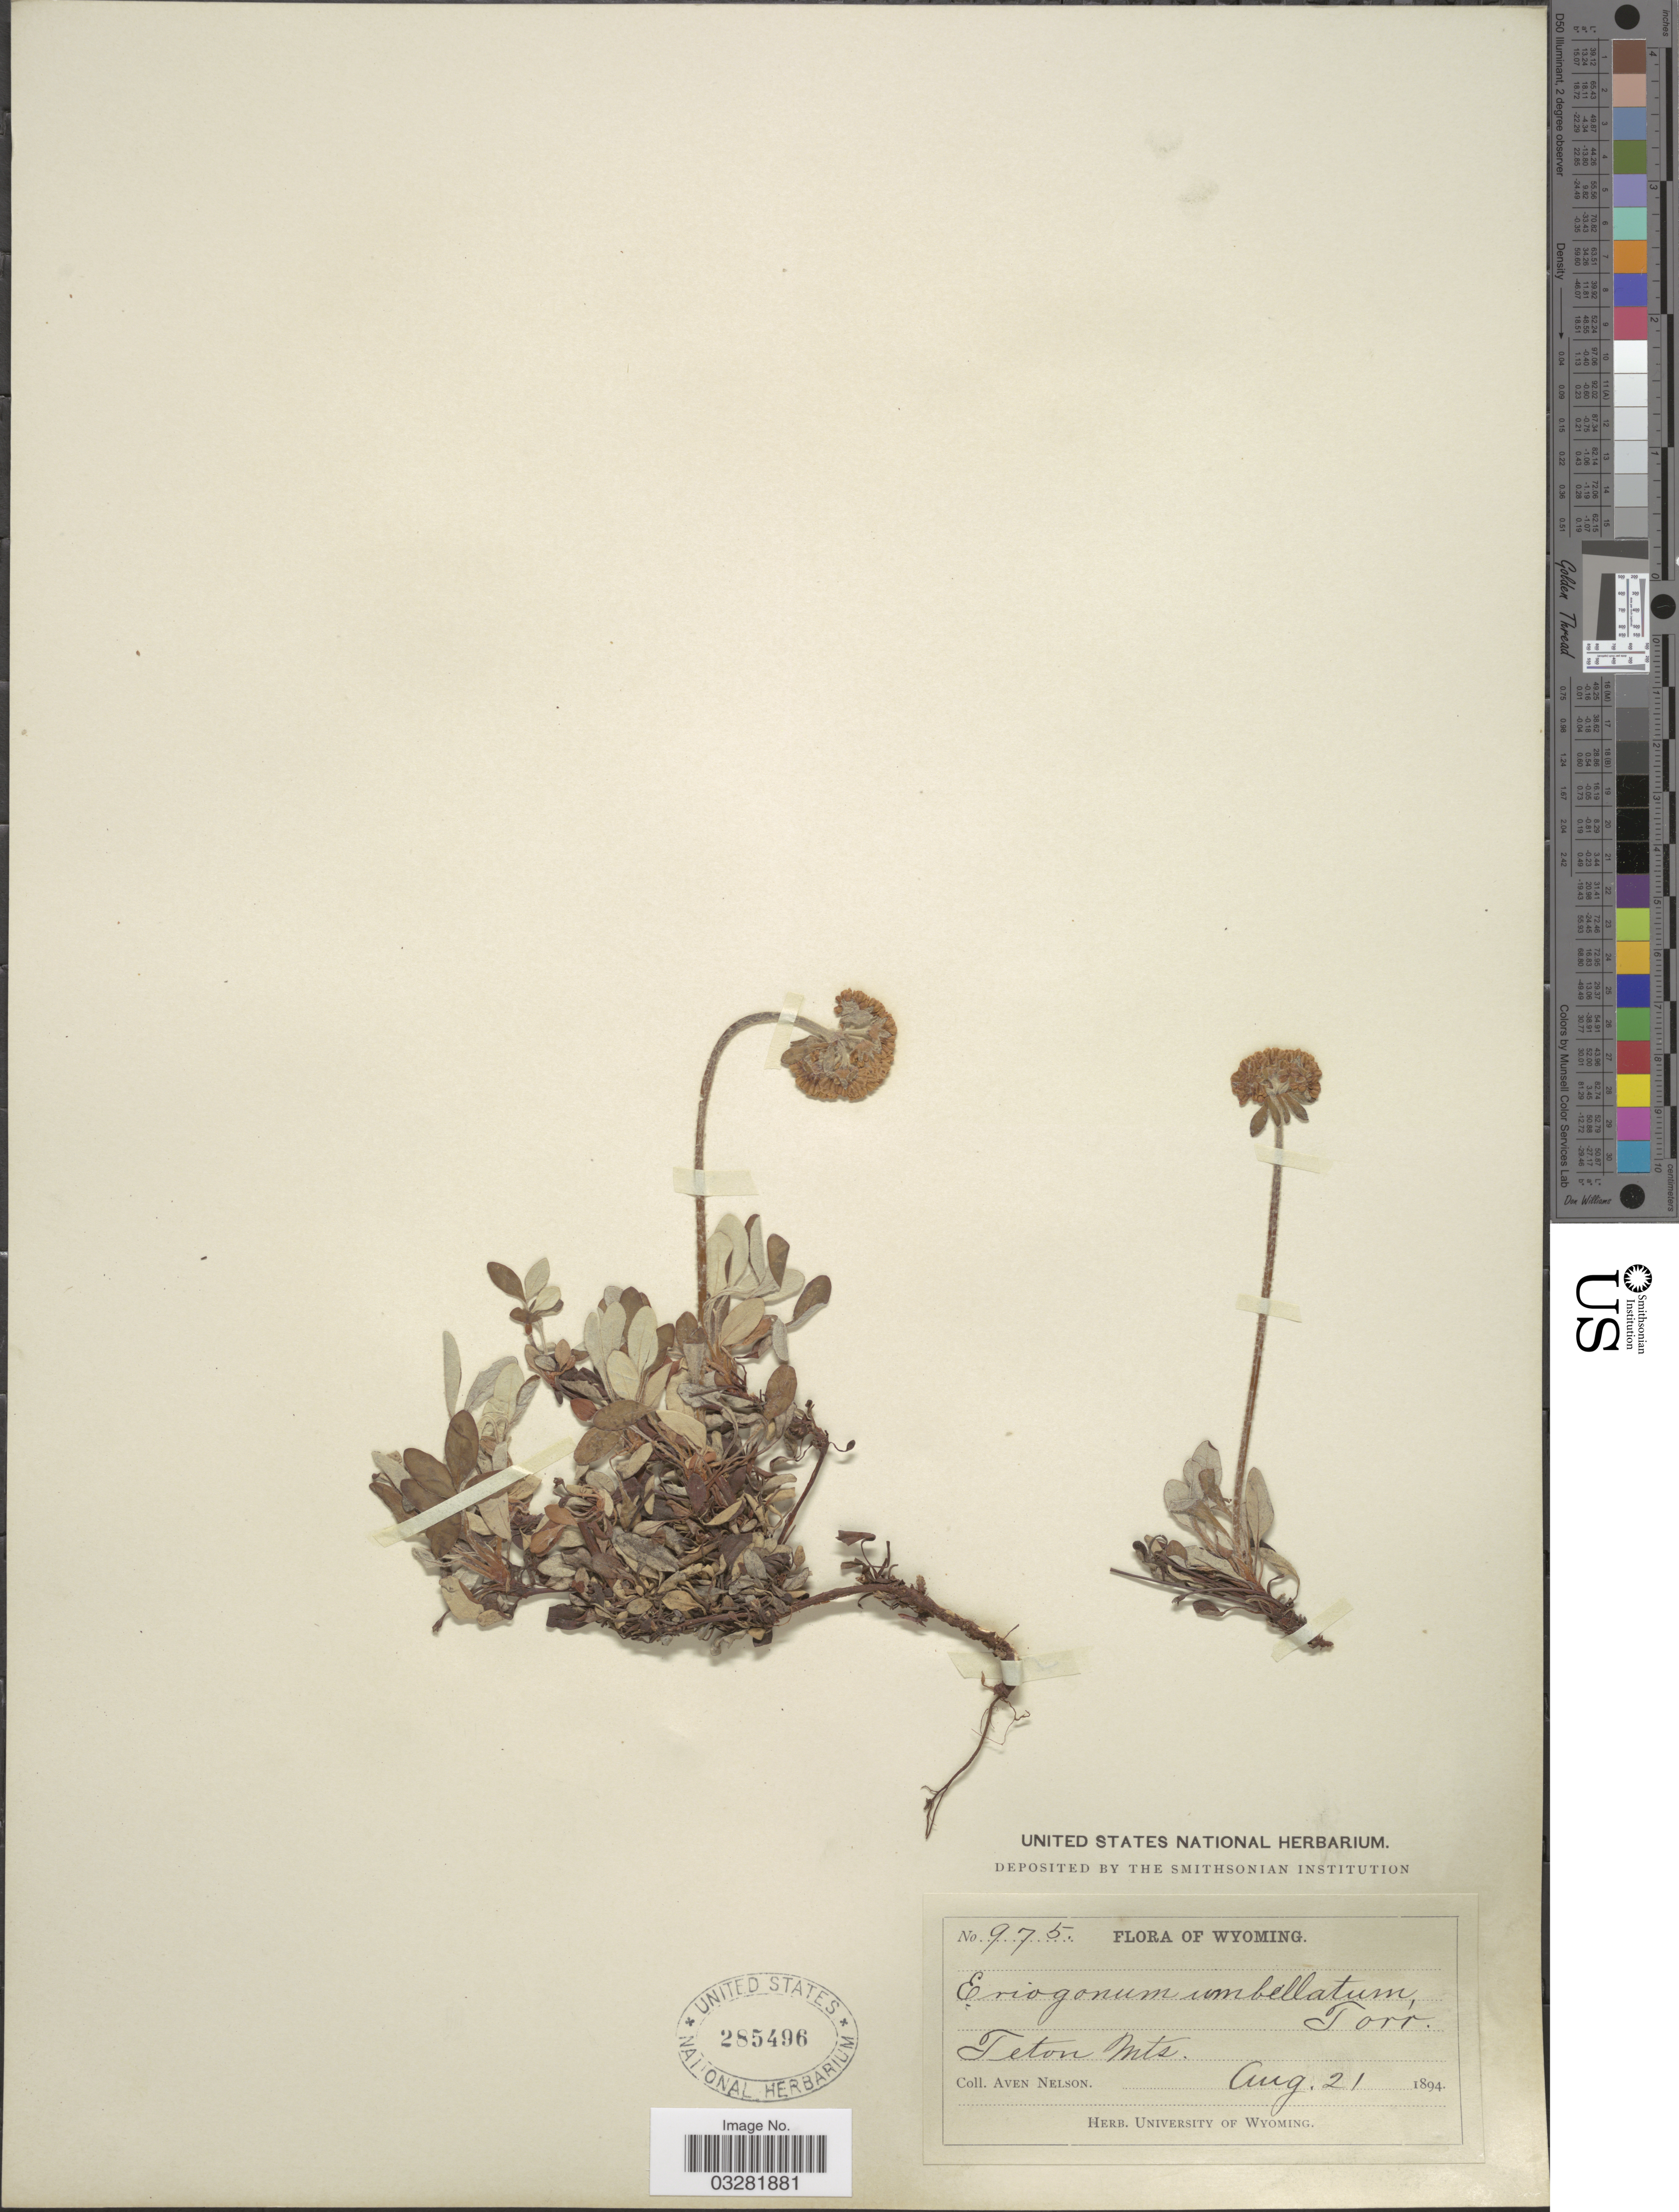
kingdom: Plantae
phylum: Tracheophyta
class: Magnoliopsida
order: Caryophyllales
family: Polygonaceae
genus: Eriogonum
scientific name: Eriogonum umbellatum var. subalpinum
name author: M.E. Jones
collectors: A. Nelson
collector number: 975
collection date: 1894-08-21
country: United States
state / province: Wyoming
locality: Teton Mts.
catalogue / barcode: US 285496